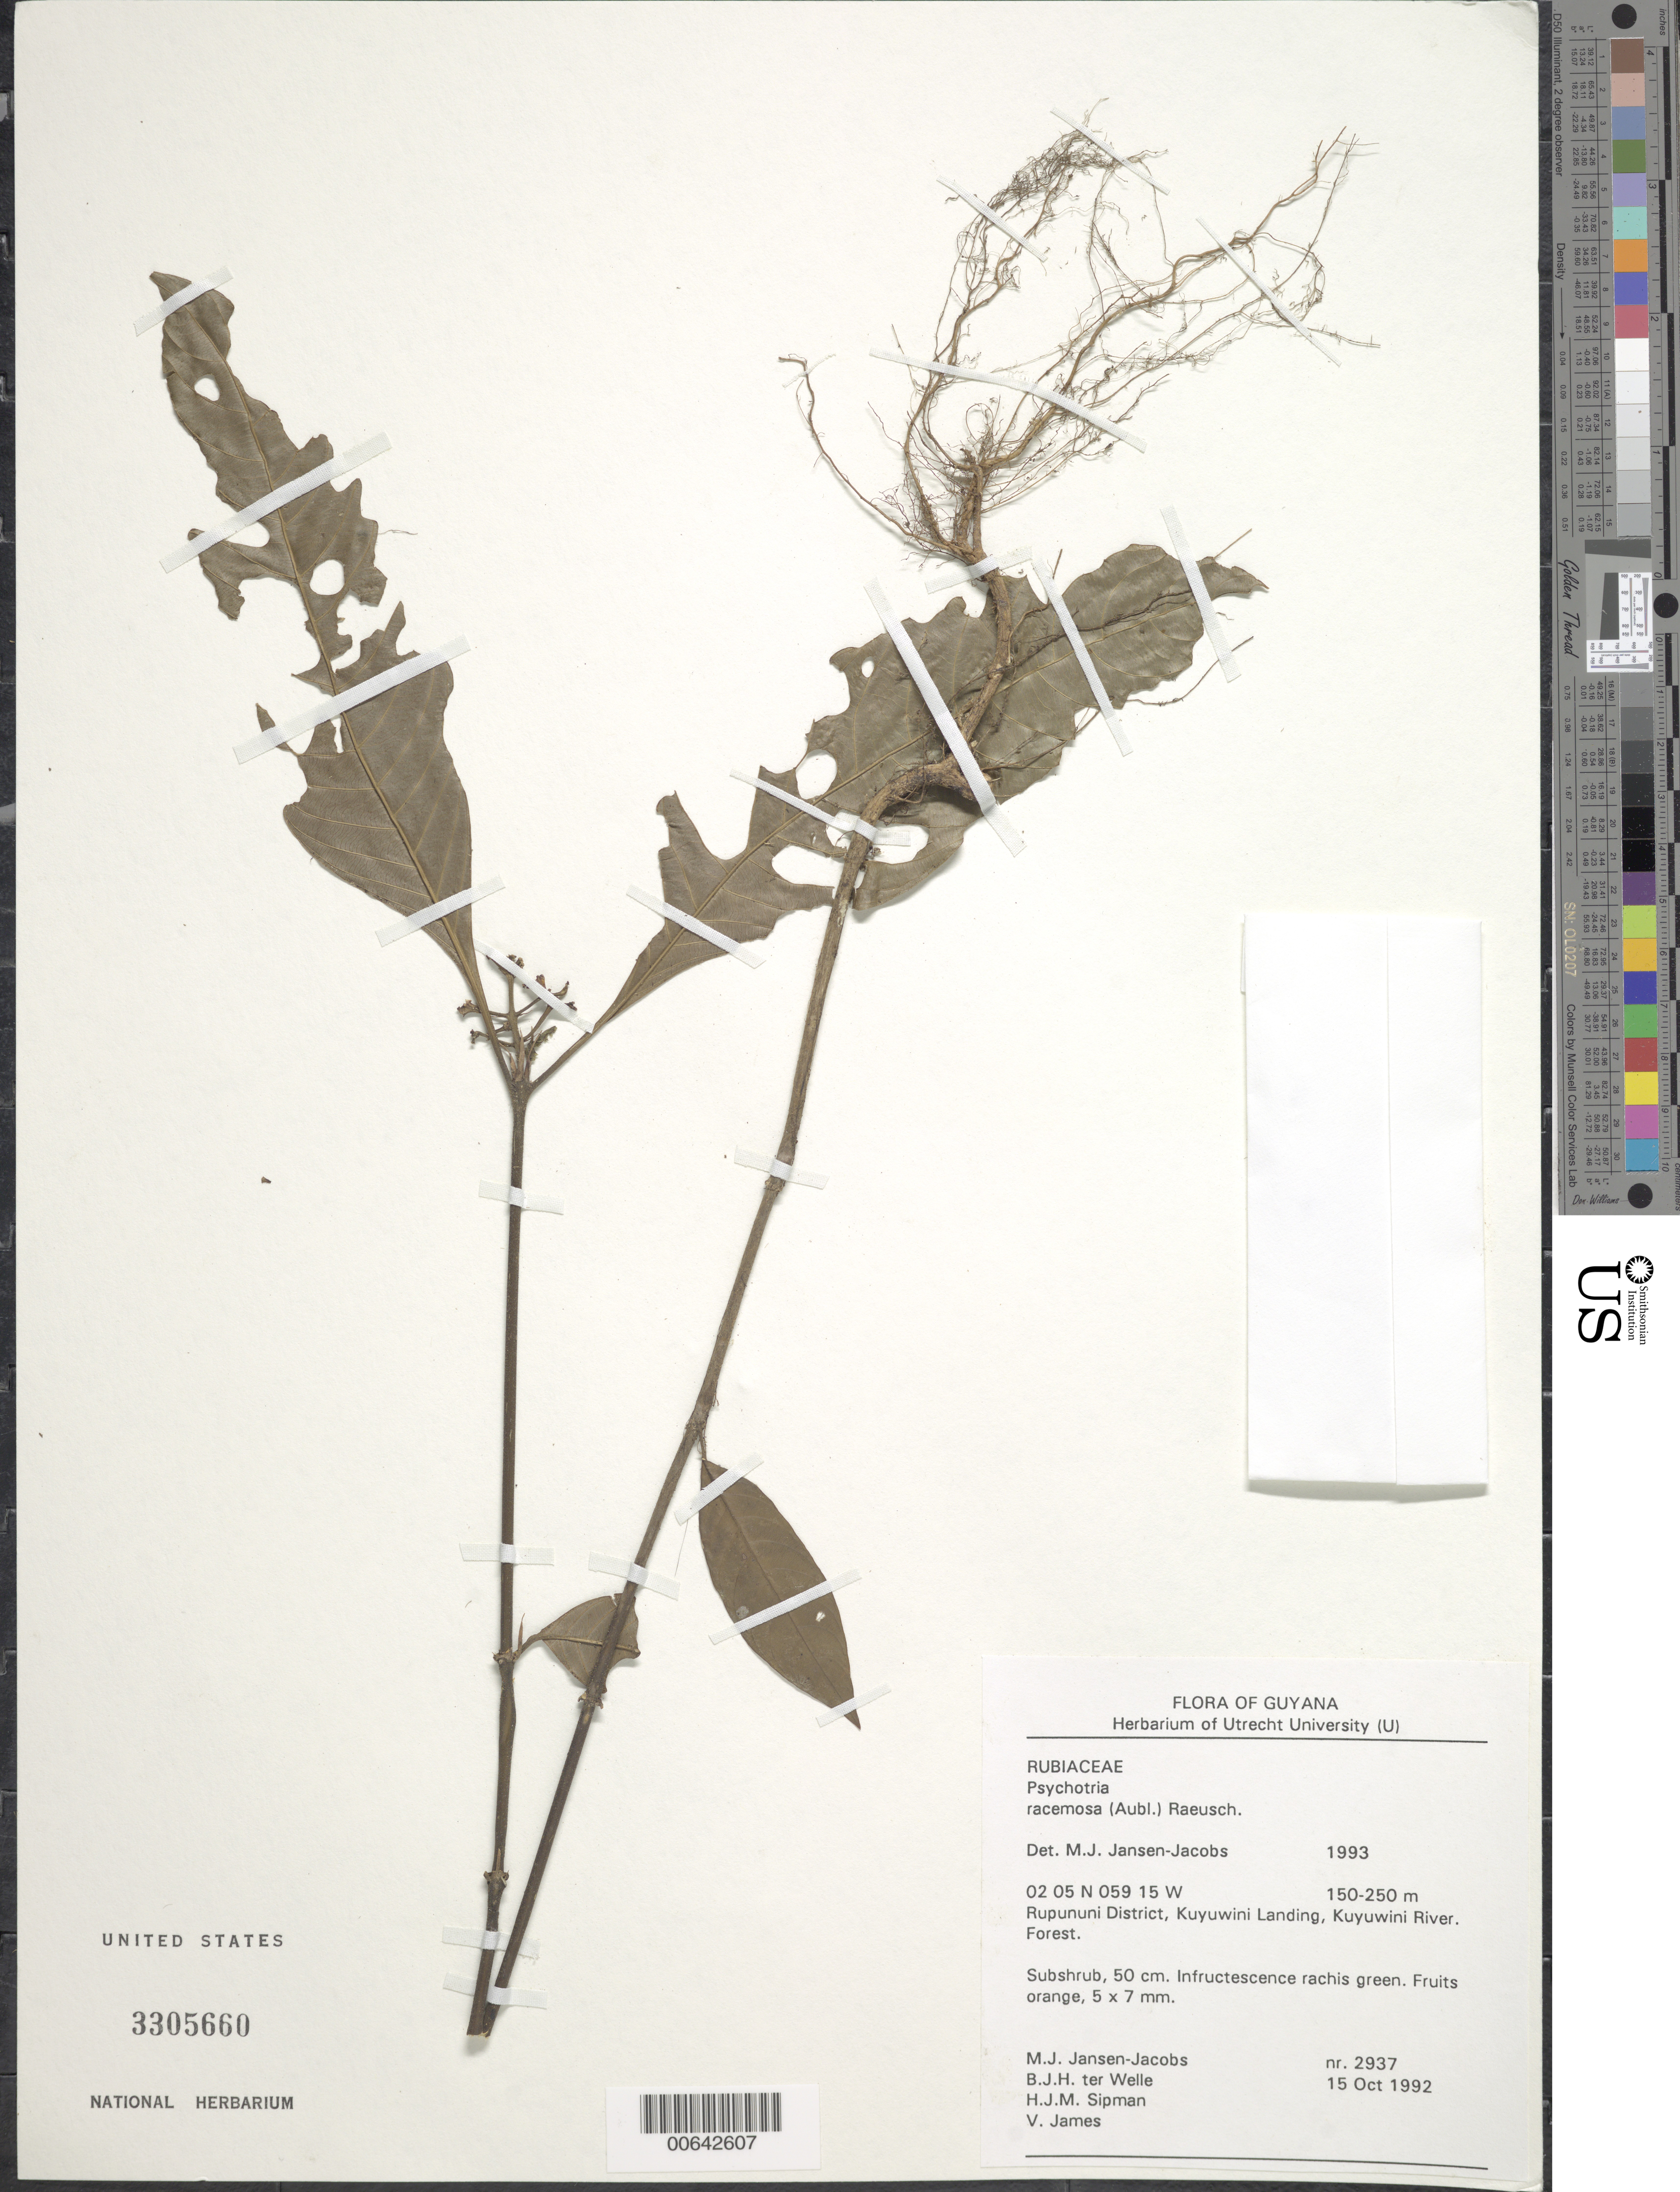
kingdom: Plantae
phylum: Tracheophyta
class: Magnoliopsida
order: Gentianales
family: Rubiaceae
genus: Palicourea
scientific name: Palicourea racemosa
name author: (Aubl.) Borhidi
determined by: Kirkbride, J. H., Jr.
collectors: M. J. Jansen-Jacobs, B. Welle, H. J. M. Sipman & V. James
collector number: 2937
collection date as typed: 15-Oct-92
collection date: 1992-10-15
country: Guyana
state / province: U. Takutu-U. Essequibo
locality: Kuyuwini Landing, Kuyuwini River, Rupununi District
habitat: Forest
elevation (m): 150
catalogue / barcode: US 3305660